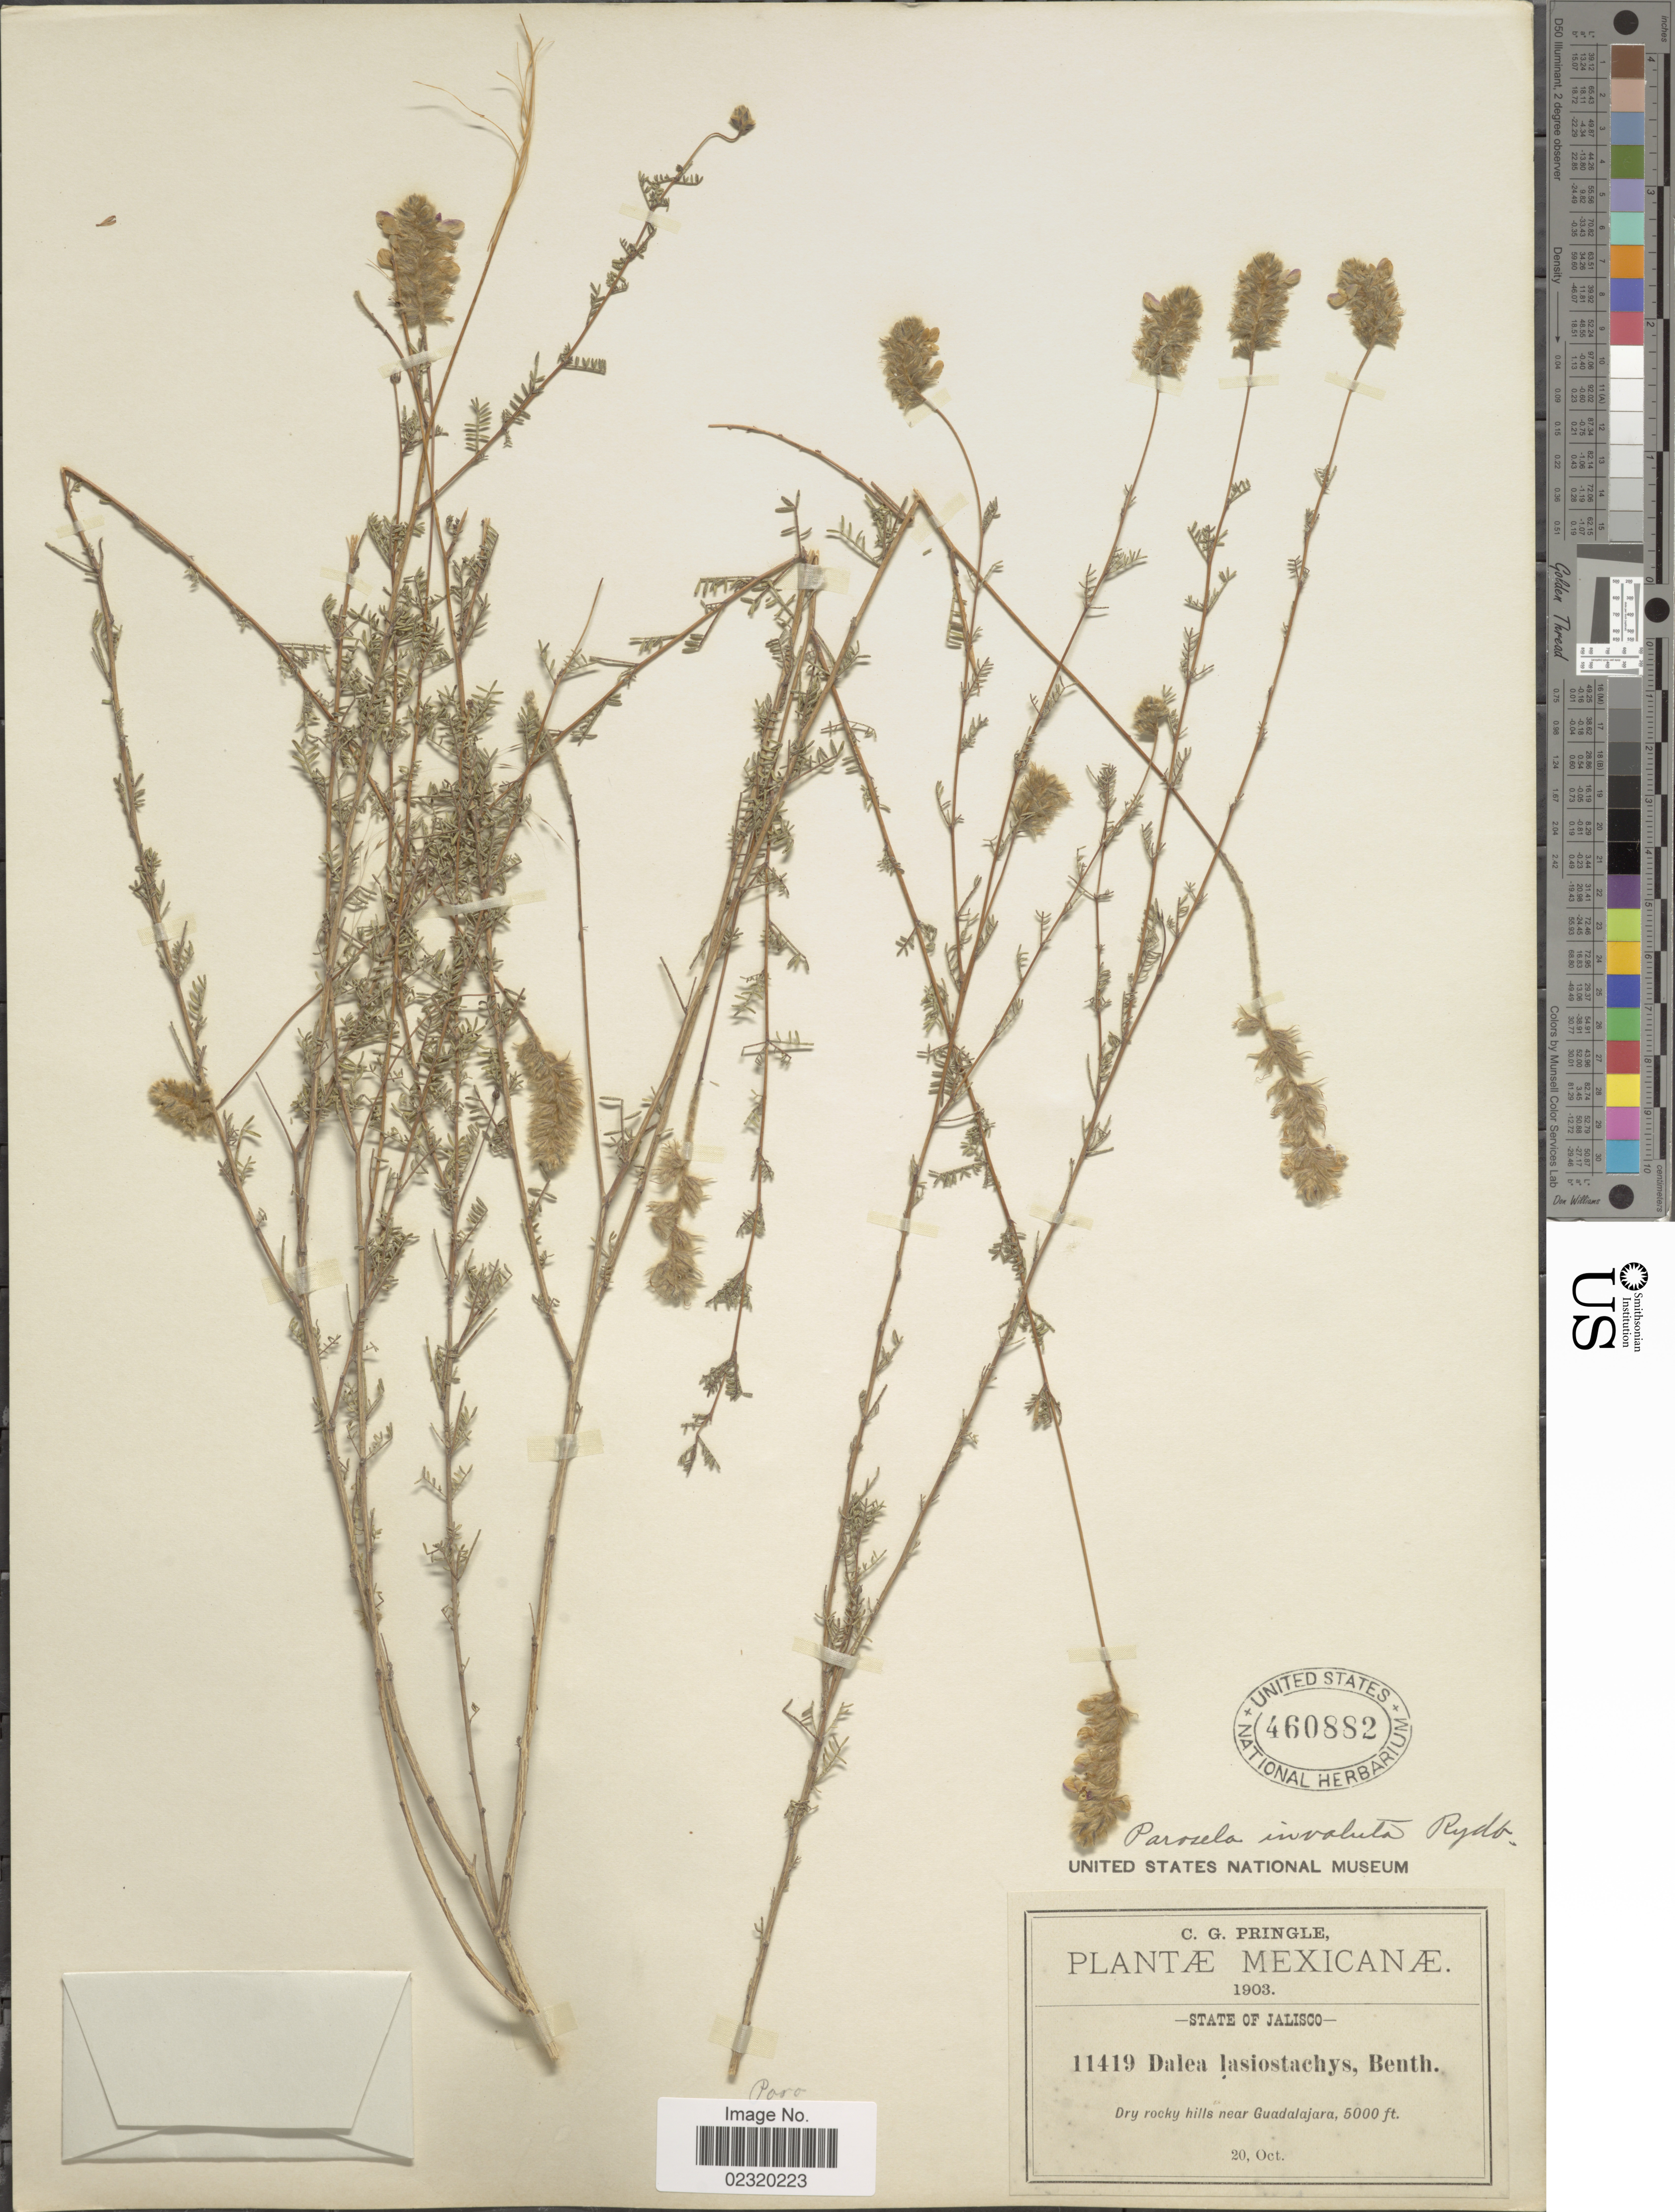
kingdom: Plantae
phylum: Tracheophyta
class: Magnoliopsida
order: Fabales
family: Fabaceae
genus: Dalea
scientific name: Dalea versicolor var. involuta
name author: (Rydb.) Barneby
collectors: C. G. Pringle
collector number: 11419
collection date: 1903-10-20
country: Mexico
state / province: Jalisco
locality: Dry rocky hills near Guadalajara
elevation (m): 1524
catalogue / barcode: US 460882